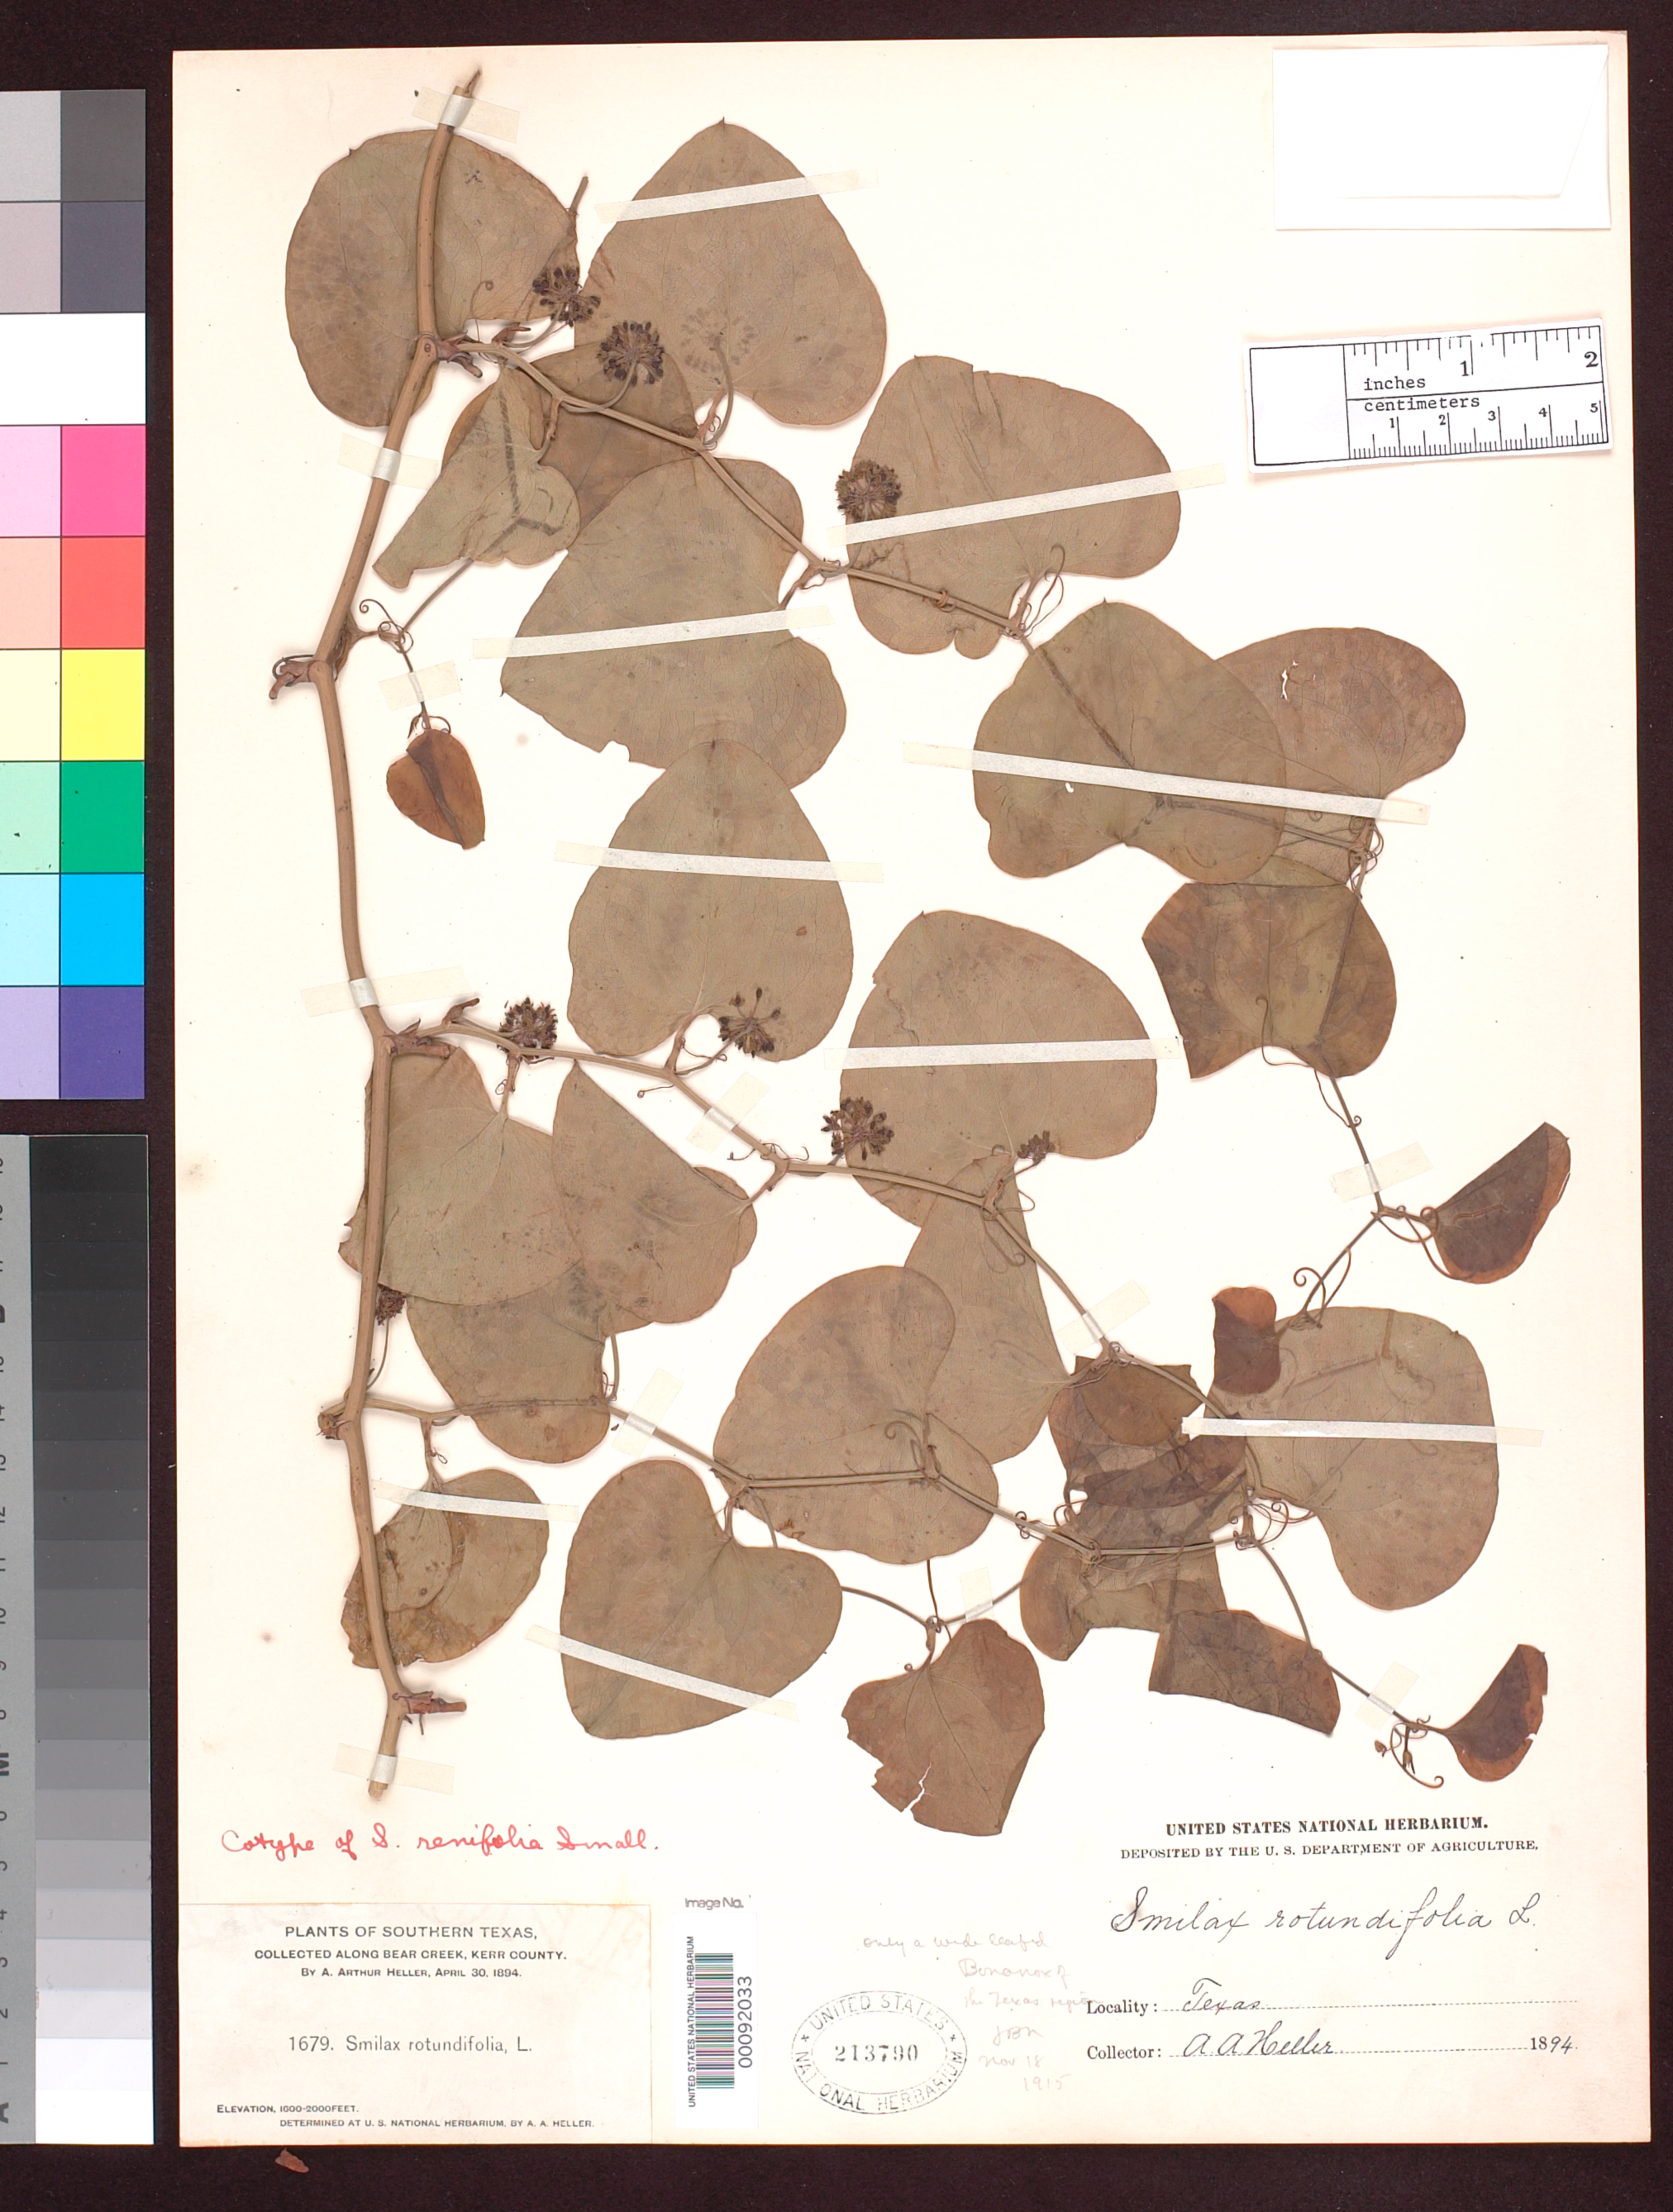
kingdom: Plantae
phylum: Tracheophyta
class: Liliopsida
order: Liliales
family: Smilacaceae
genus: Smilax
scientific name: Smilax renifolia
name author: Small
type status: Isotype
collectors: A. A. Heller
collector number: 1679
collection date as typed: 30 Apr 1894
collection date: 1894-04-30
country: United States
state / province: Texas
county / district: Kerr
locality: Bear Creek.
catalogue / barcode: US 213790